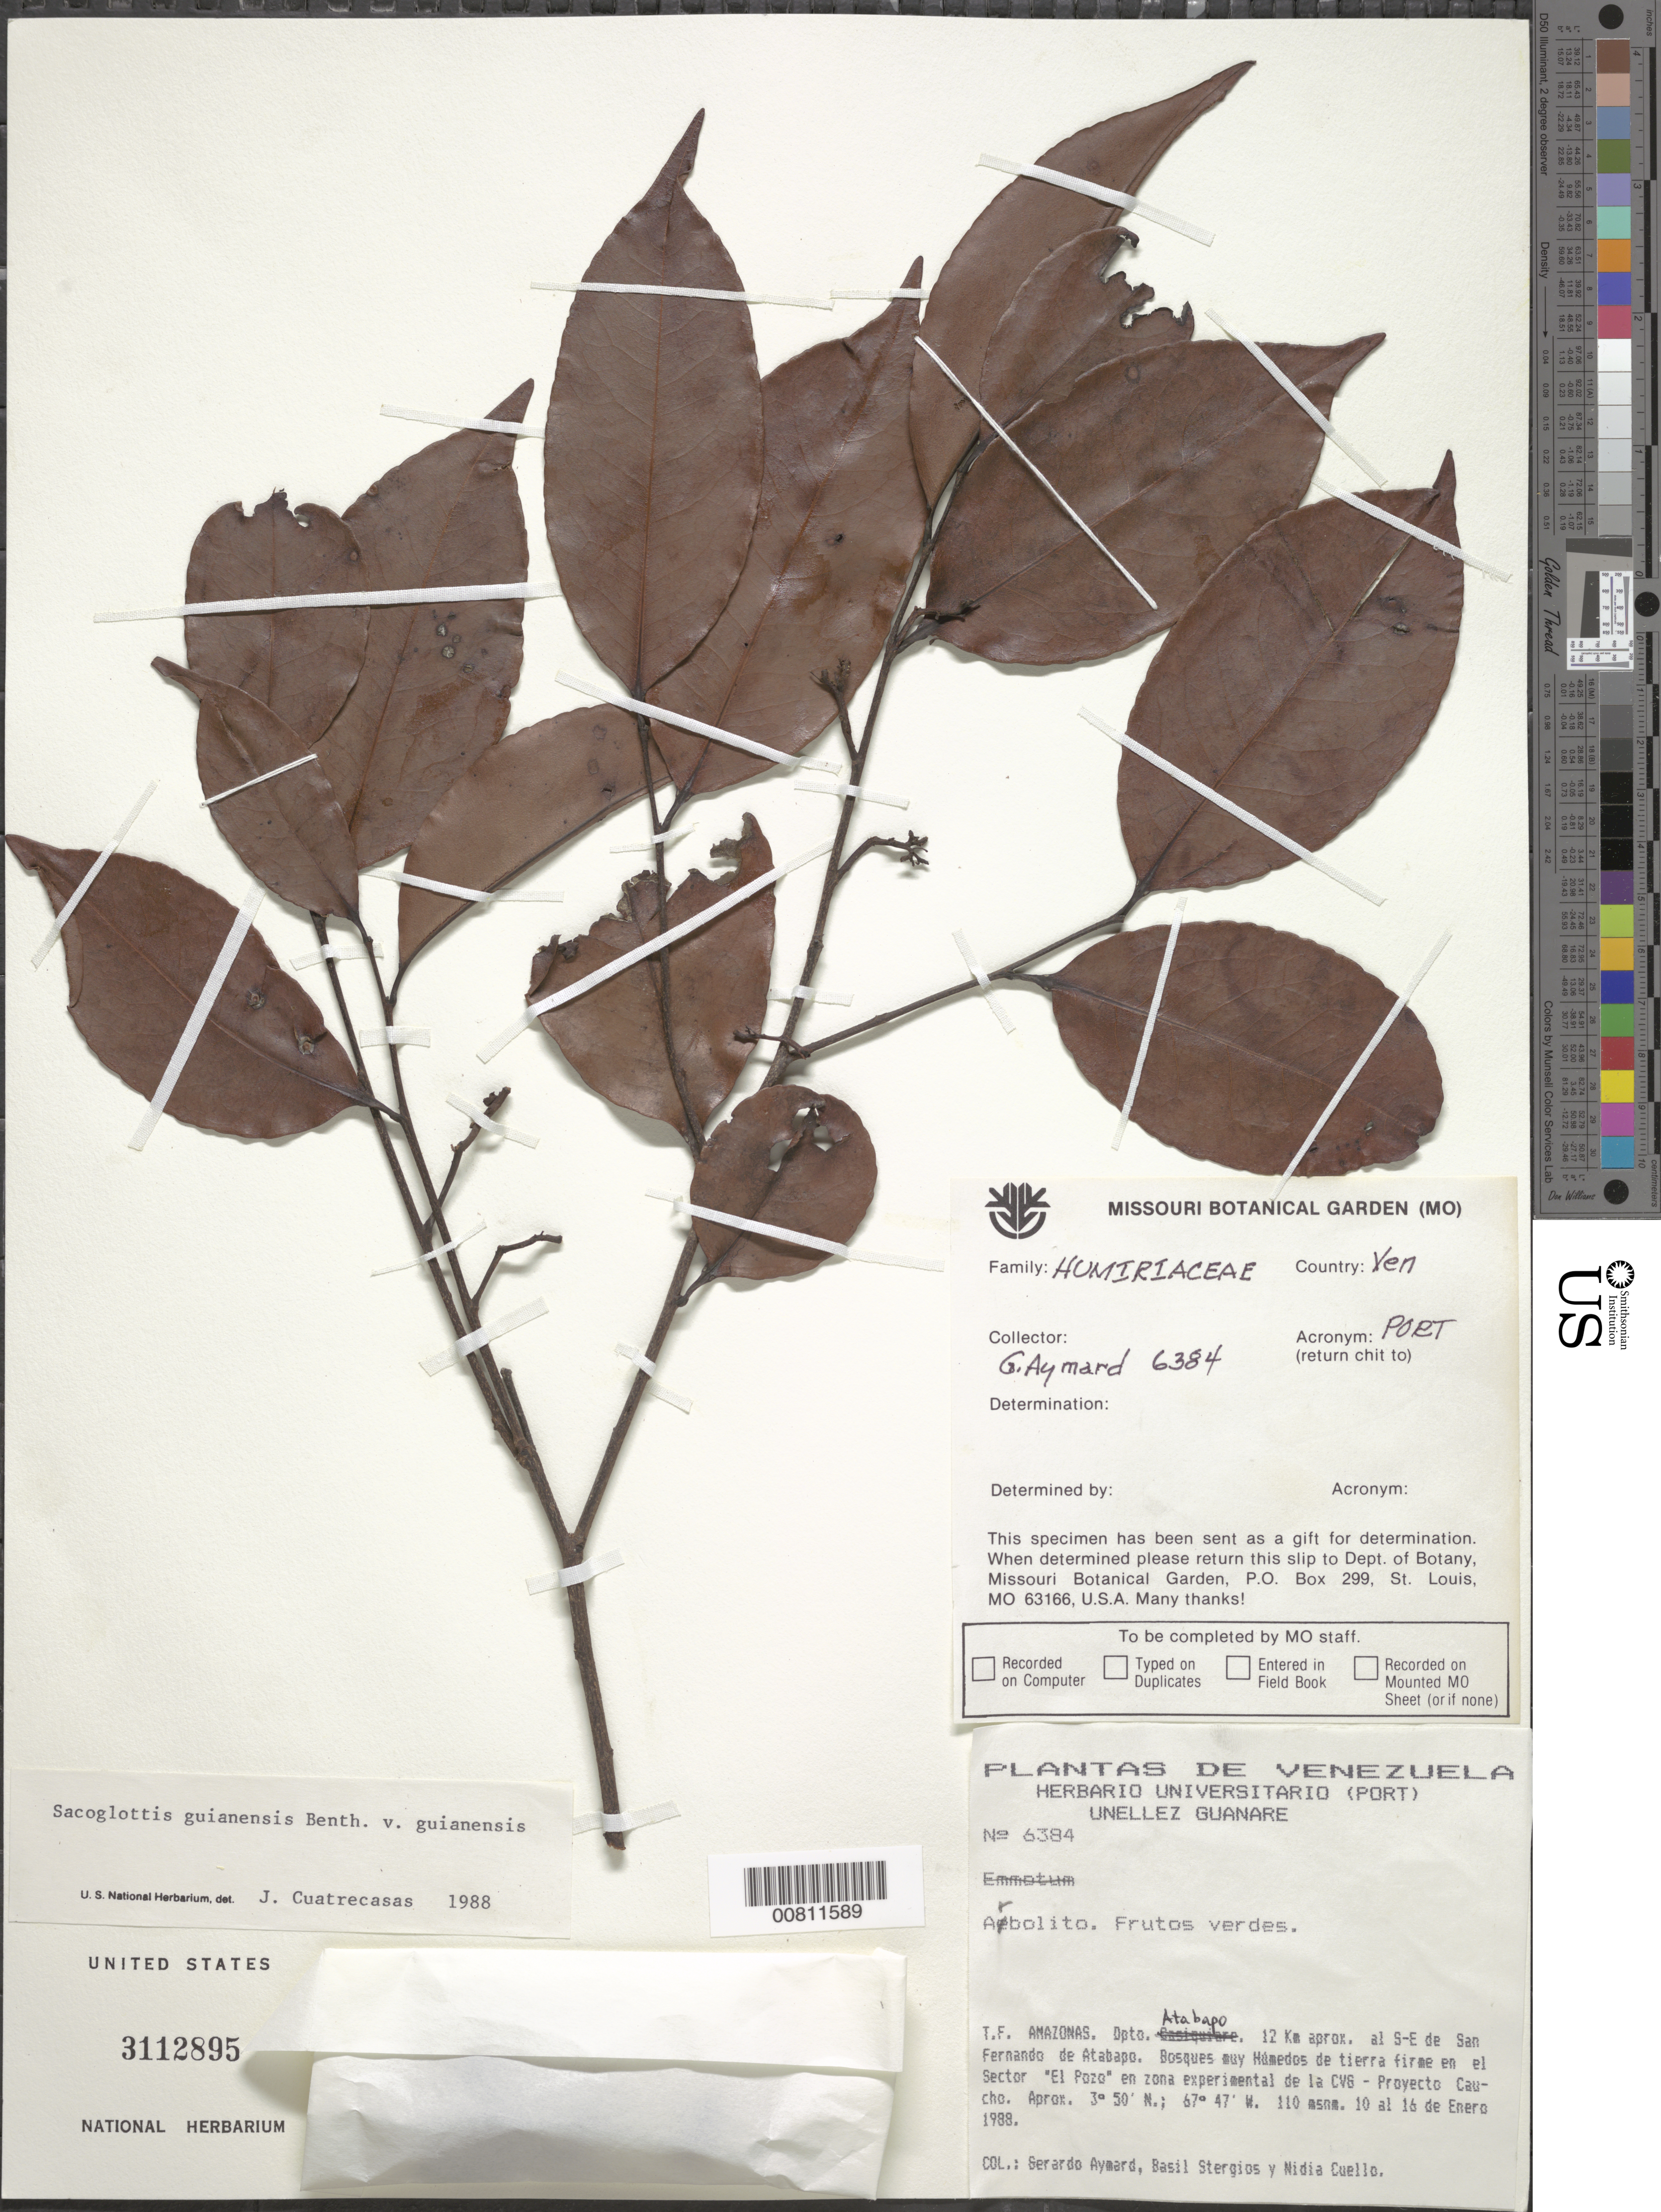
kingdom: Plantae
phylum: Tracheophyta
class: Magnoliopsida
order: Malpighiales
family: Humiriaceae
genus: Sacoglottis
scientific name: Sacoglottis guianensis var. guianensis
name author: Benth.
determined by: Cuatrecasas, J.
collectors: G. A. Aymard, B. G. Stergios & N. L. Cuello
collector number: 6384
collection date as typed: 10-Jan-88 to 16-Jan-88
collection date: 1988-01-10/1988-01-16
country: Venezuela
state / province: Amazonas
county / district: Atabapo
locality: San Fernando de Atabapo, aprox. 12 km SE of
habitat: Bosques muy húmedos de tierra firme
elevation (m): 110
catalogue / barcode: US 3112895